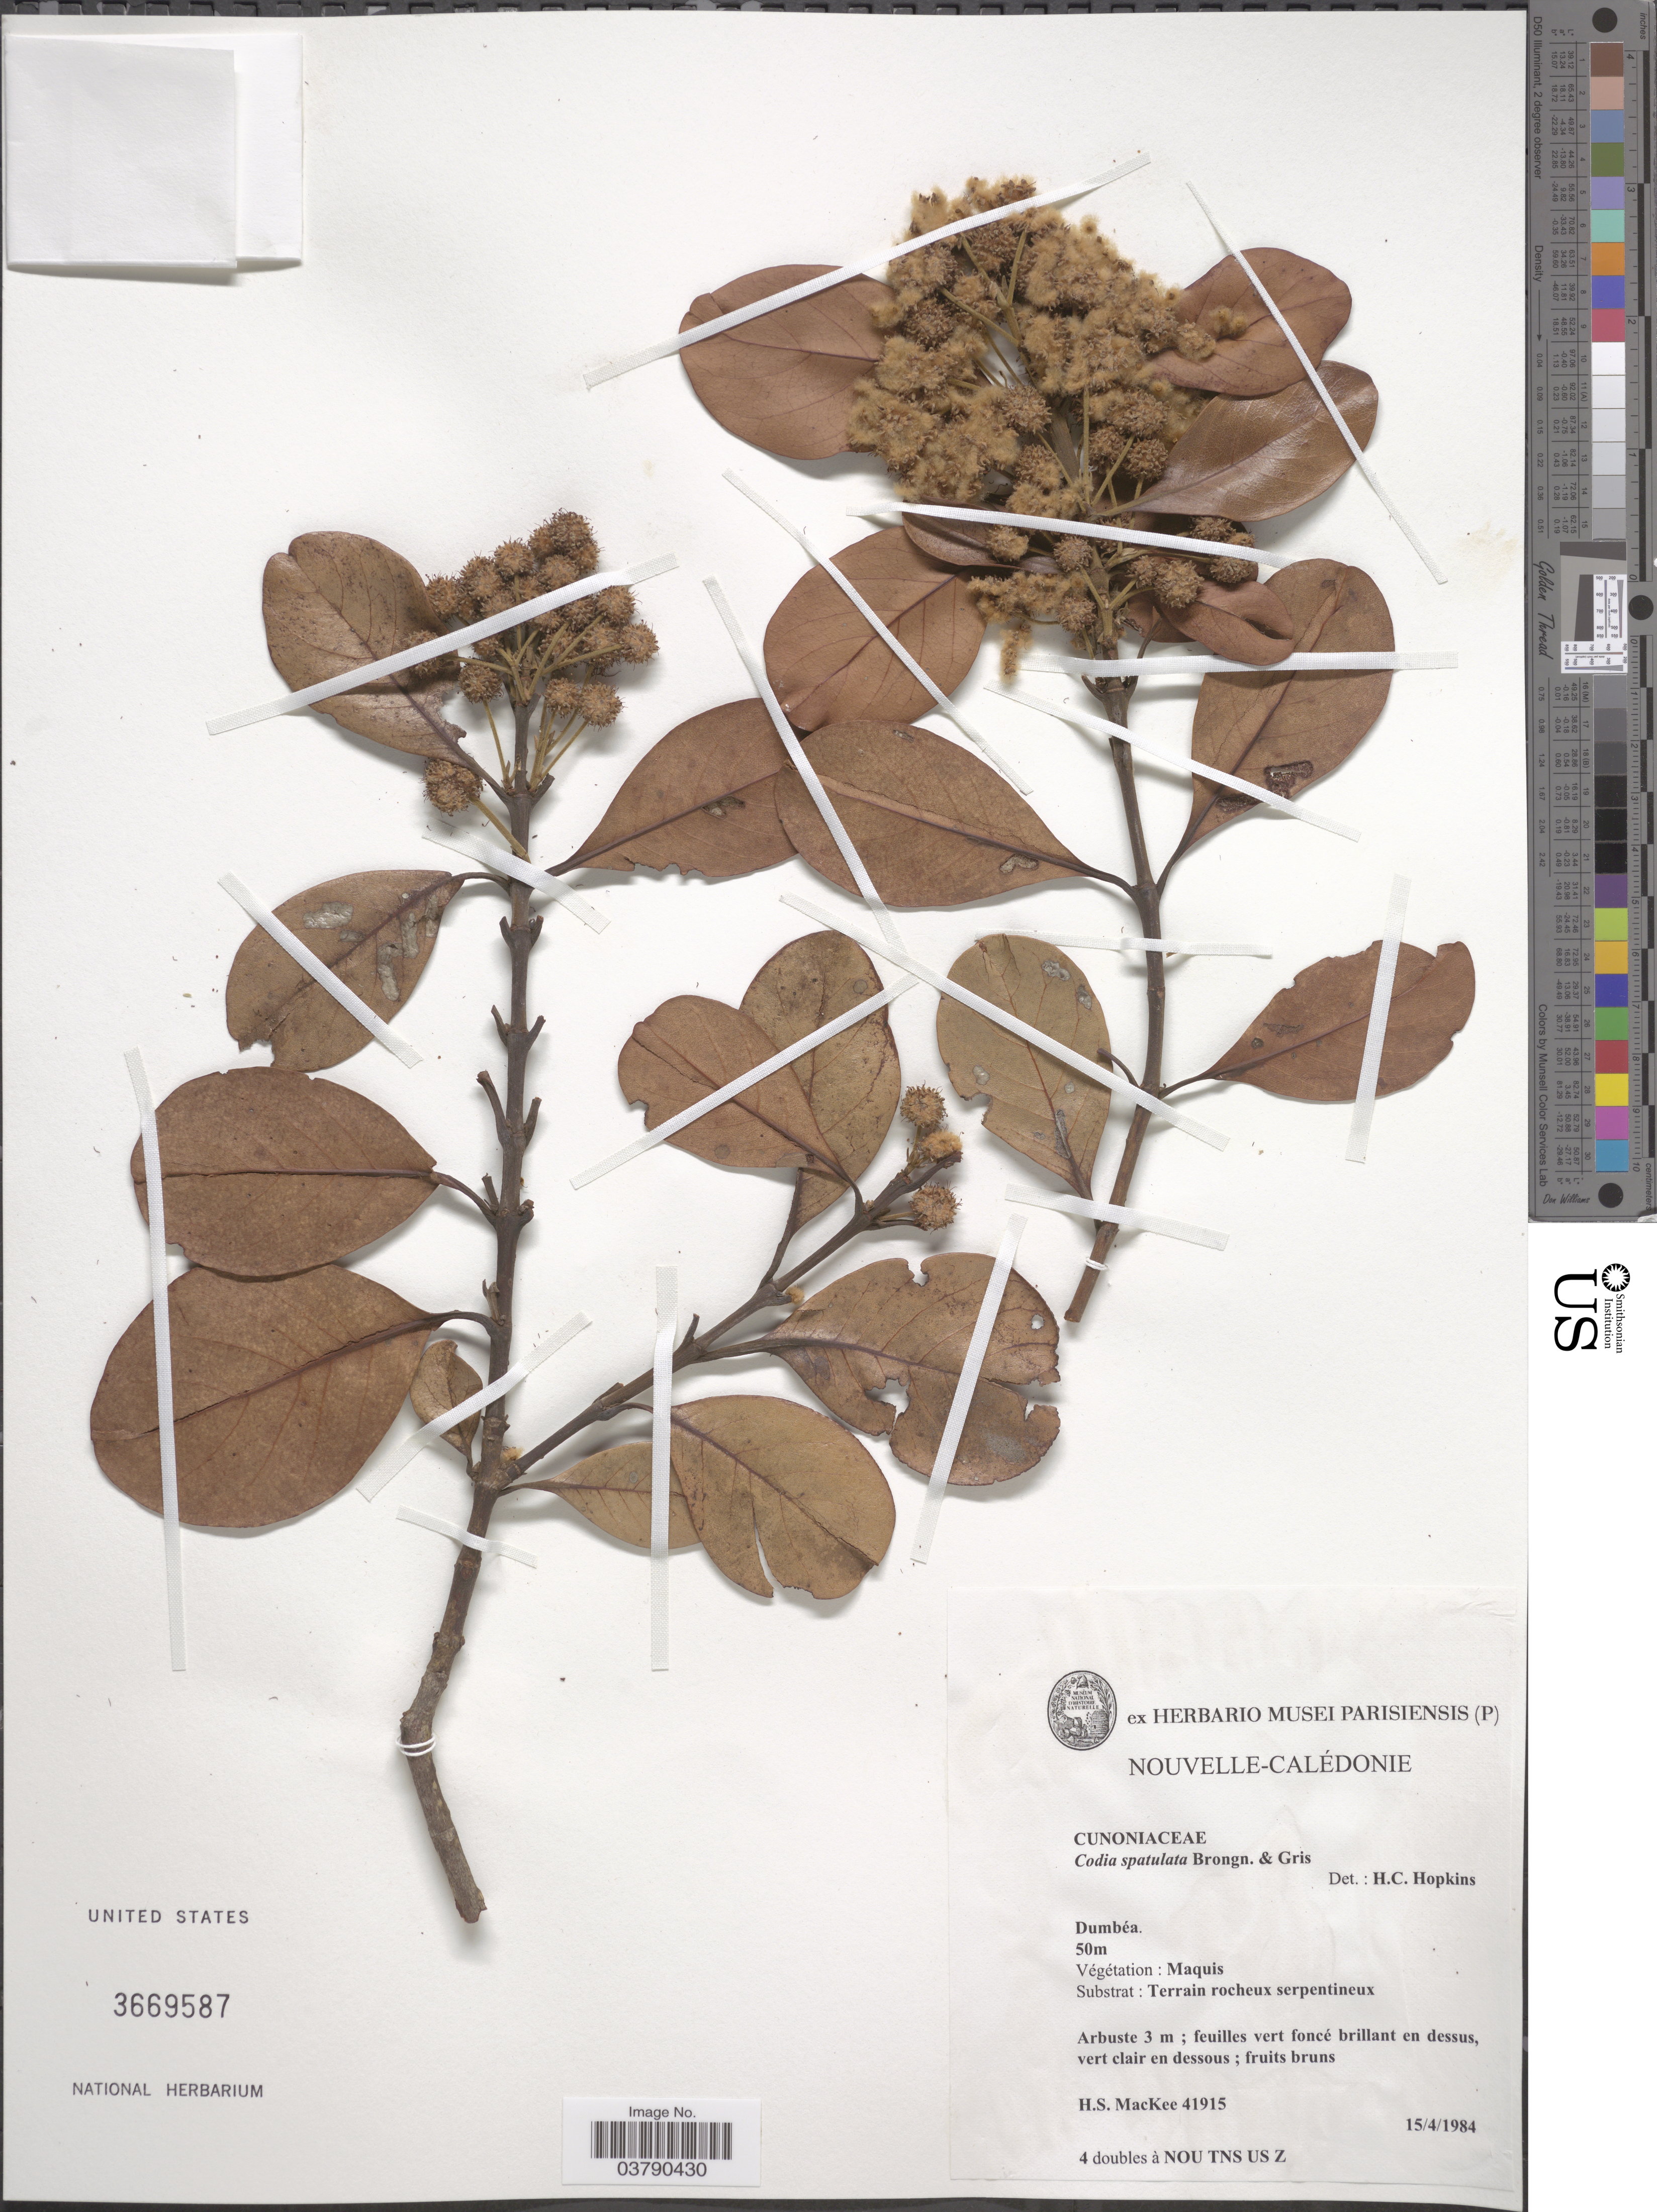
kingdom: Plantae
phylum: Tracheophyta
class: Magnoliopsida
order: Oxalidales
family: Cunoniaceae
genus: Codia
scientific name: Codia spatulata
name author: Brongn. & Gris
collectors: H. Mackee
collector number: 41915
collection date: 1984-04-15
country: New Caledonia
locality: Nouvelle-Calédonie. Dumbéa.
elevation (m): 50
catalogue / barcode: US 3669587